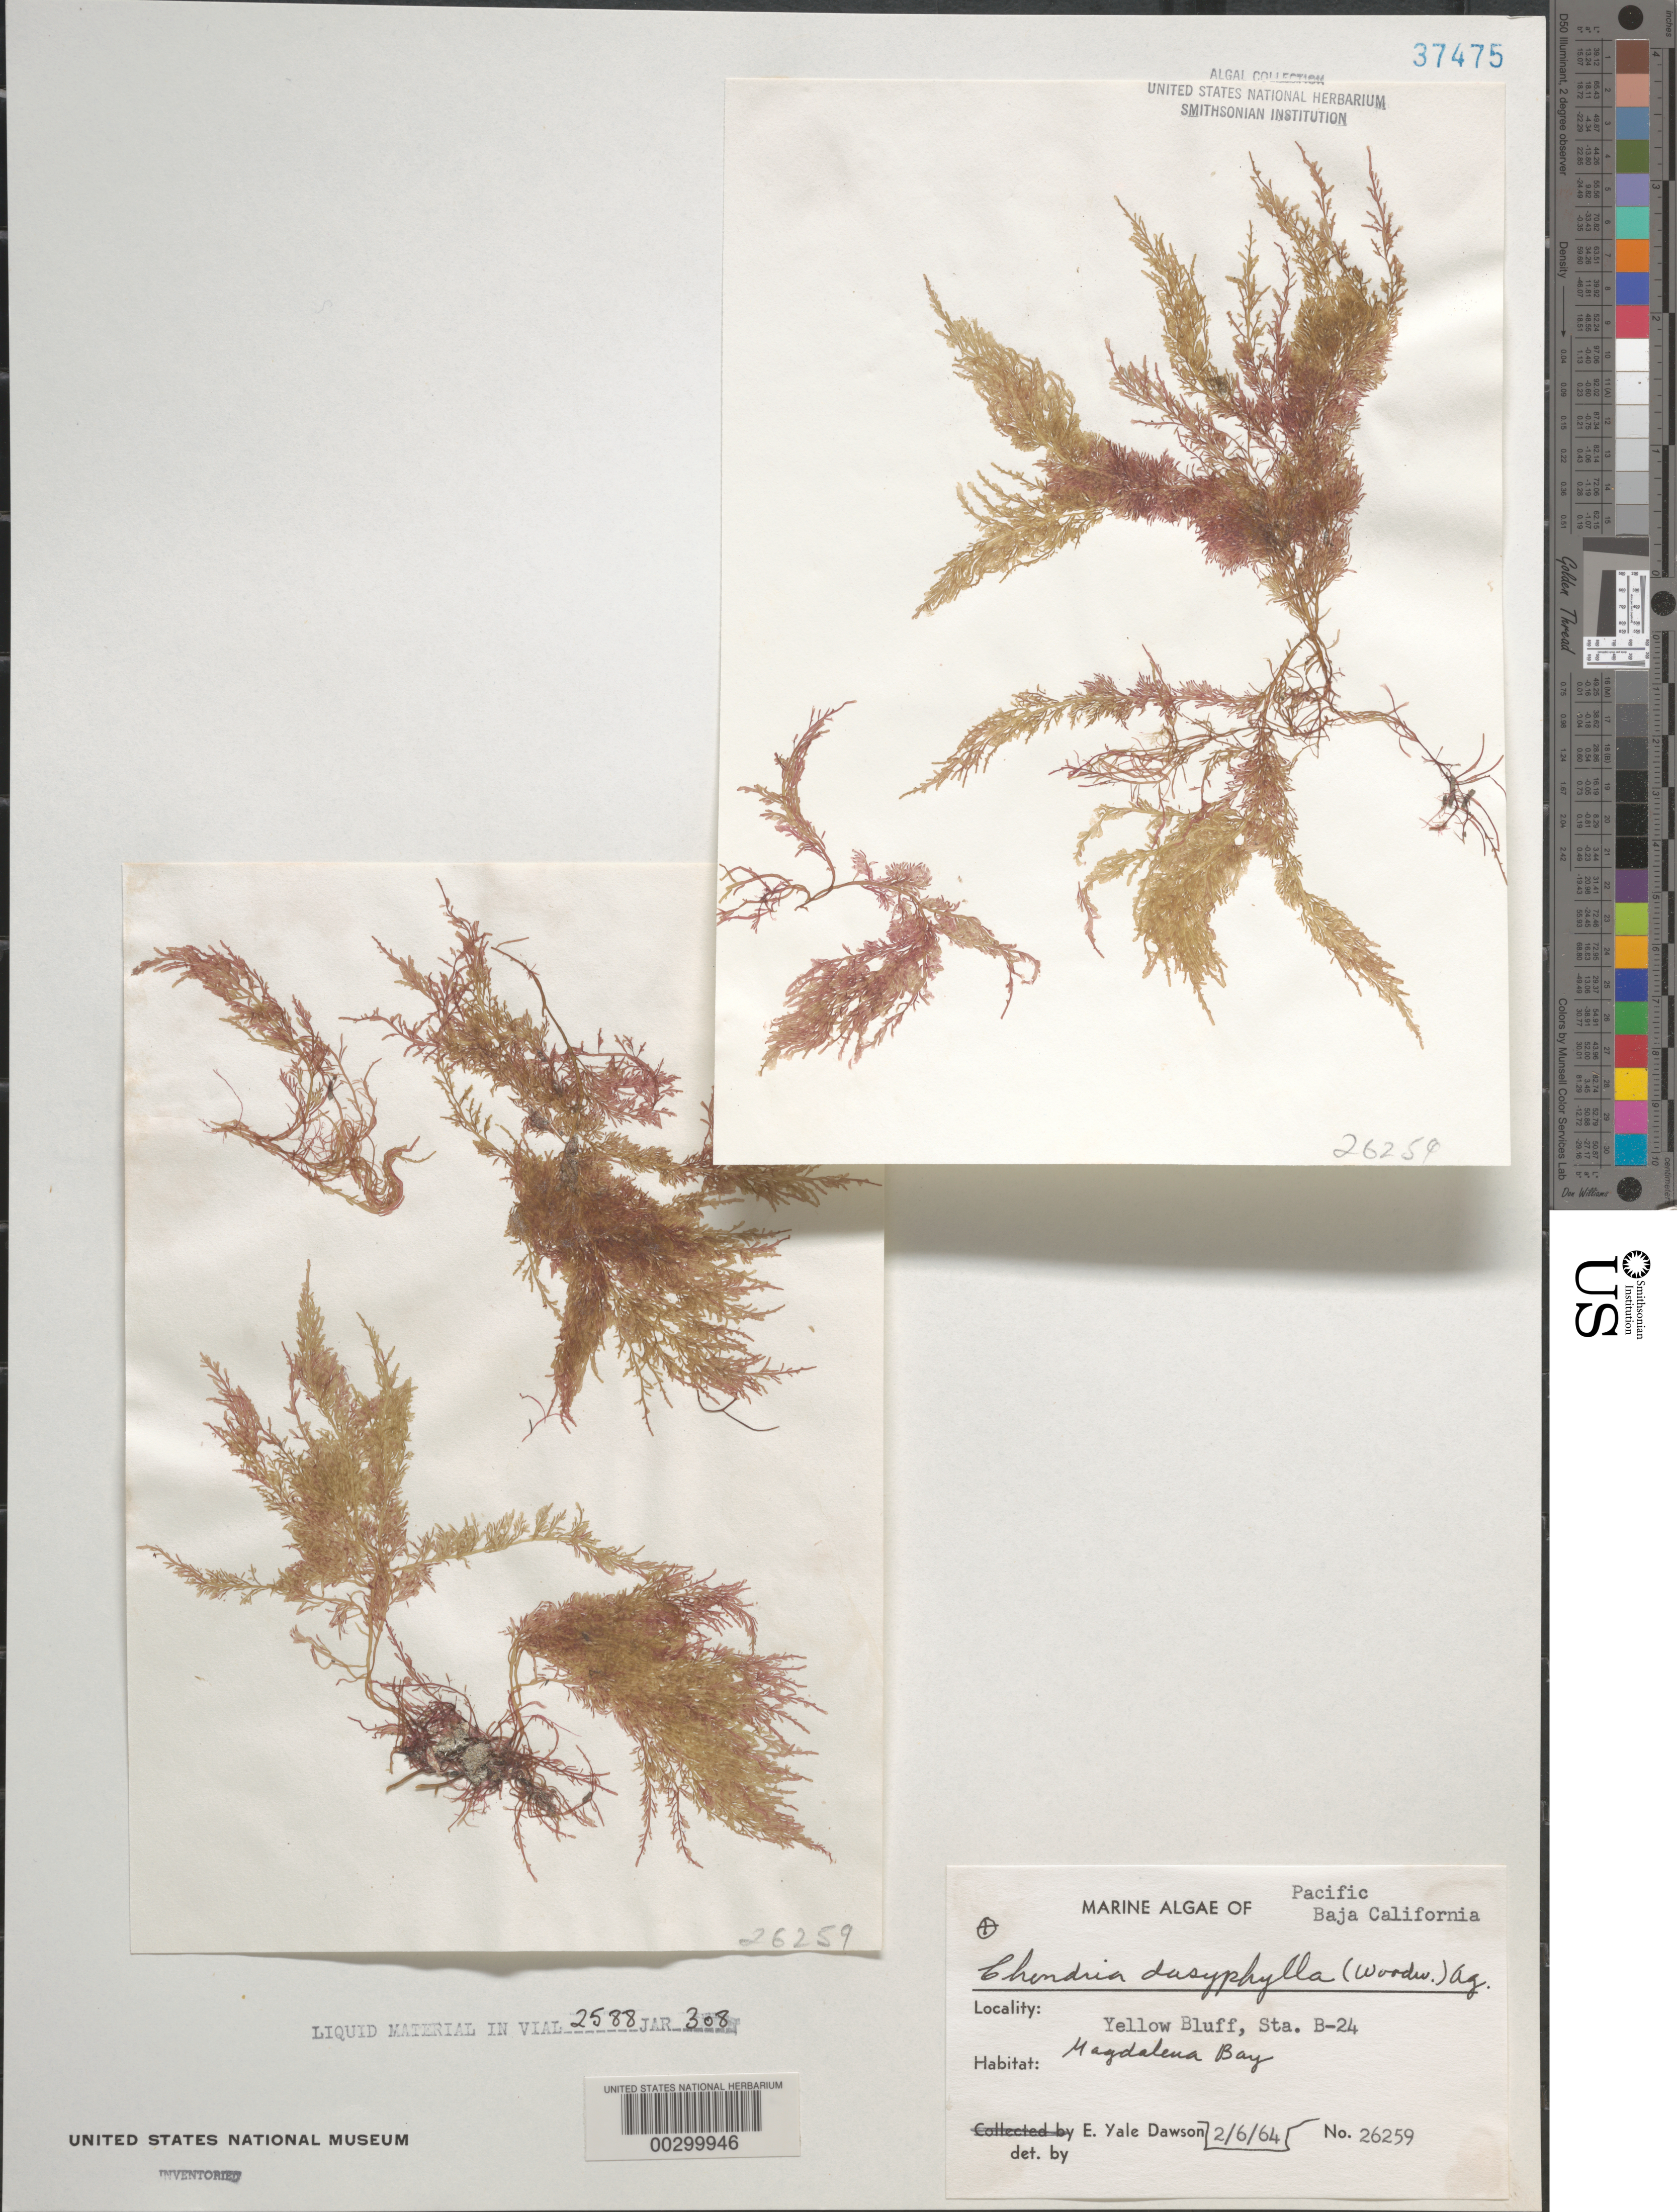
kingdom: Plantae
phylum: Rhodophyta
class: Florideophyceae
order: Ceramiales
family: Rhodomelaceae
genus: Chondria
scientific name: Chondria dasyphylla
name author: (Woodw.) C. Agardh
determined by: Dawson, E. Y.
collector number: EYD 26259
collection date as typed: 06 Feb 1964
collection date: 1964-02-06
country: Mexico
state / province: Baja California Sur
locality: Yellow Bluff, Bahia Magdalena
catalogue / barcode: US 37475